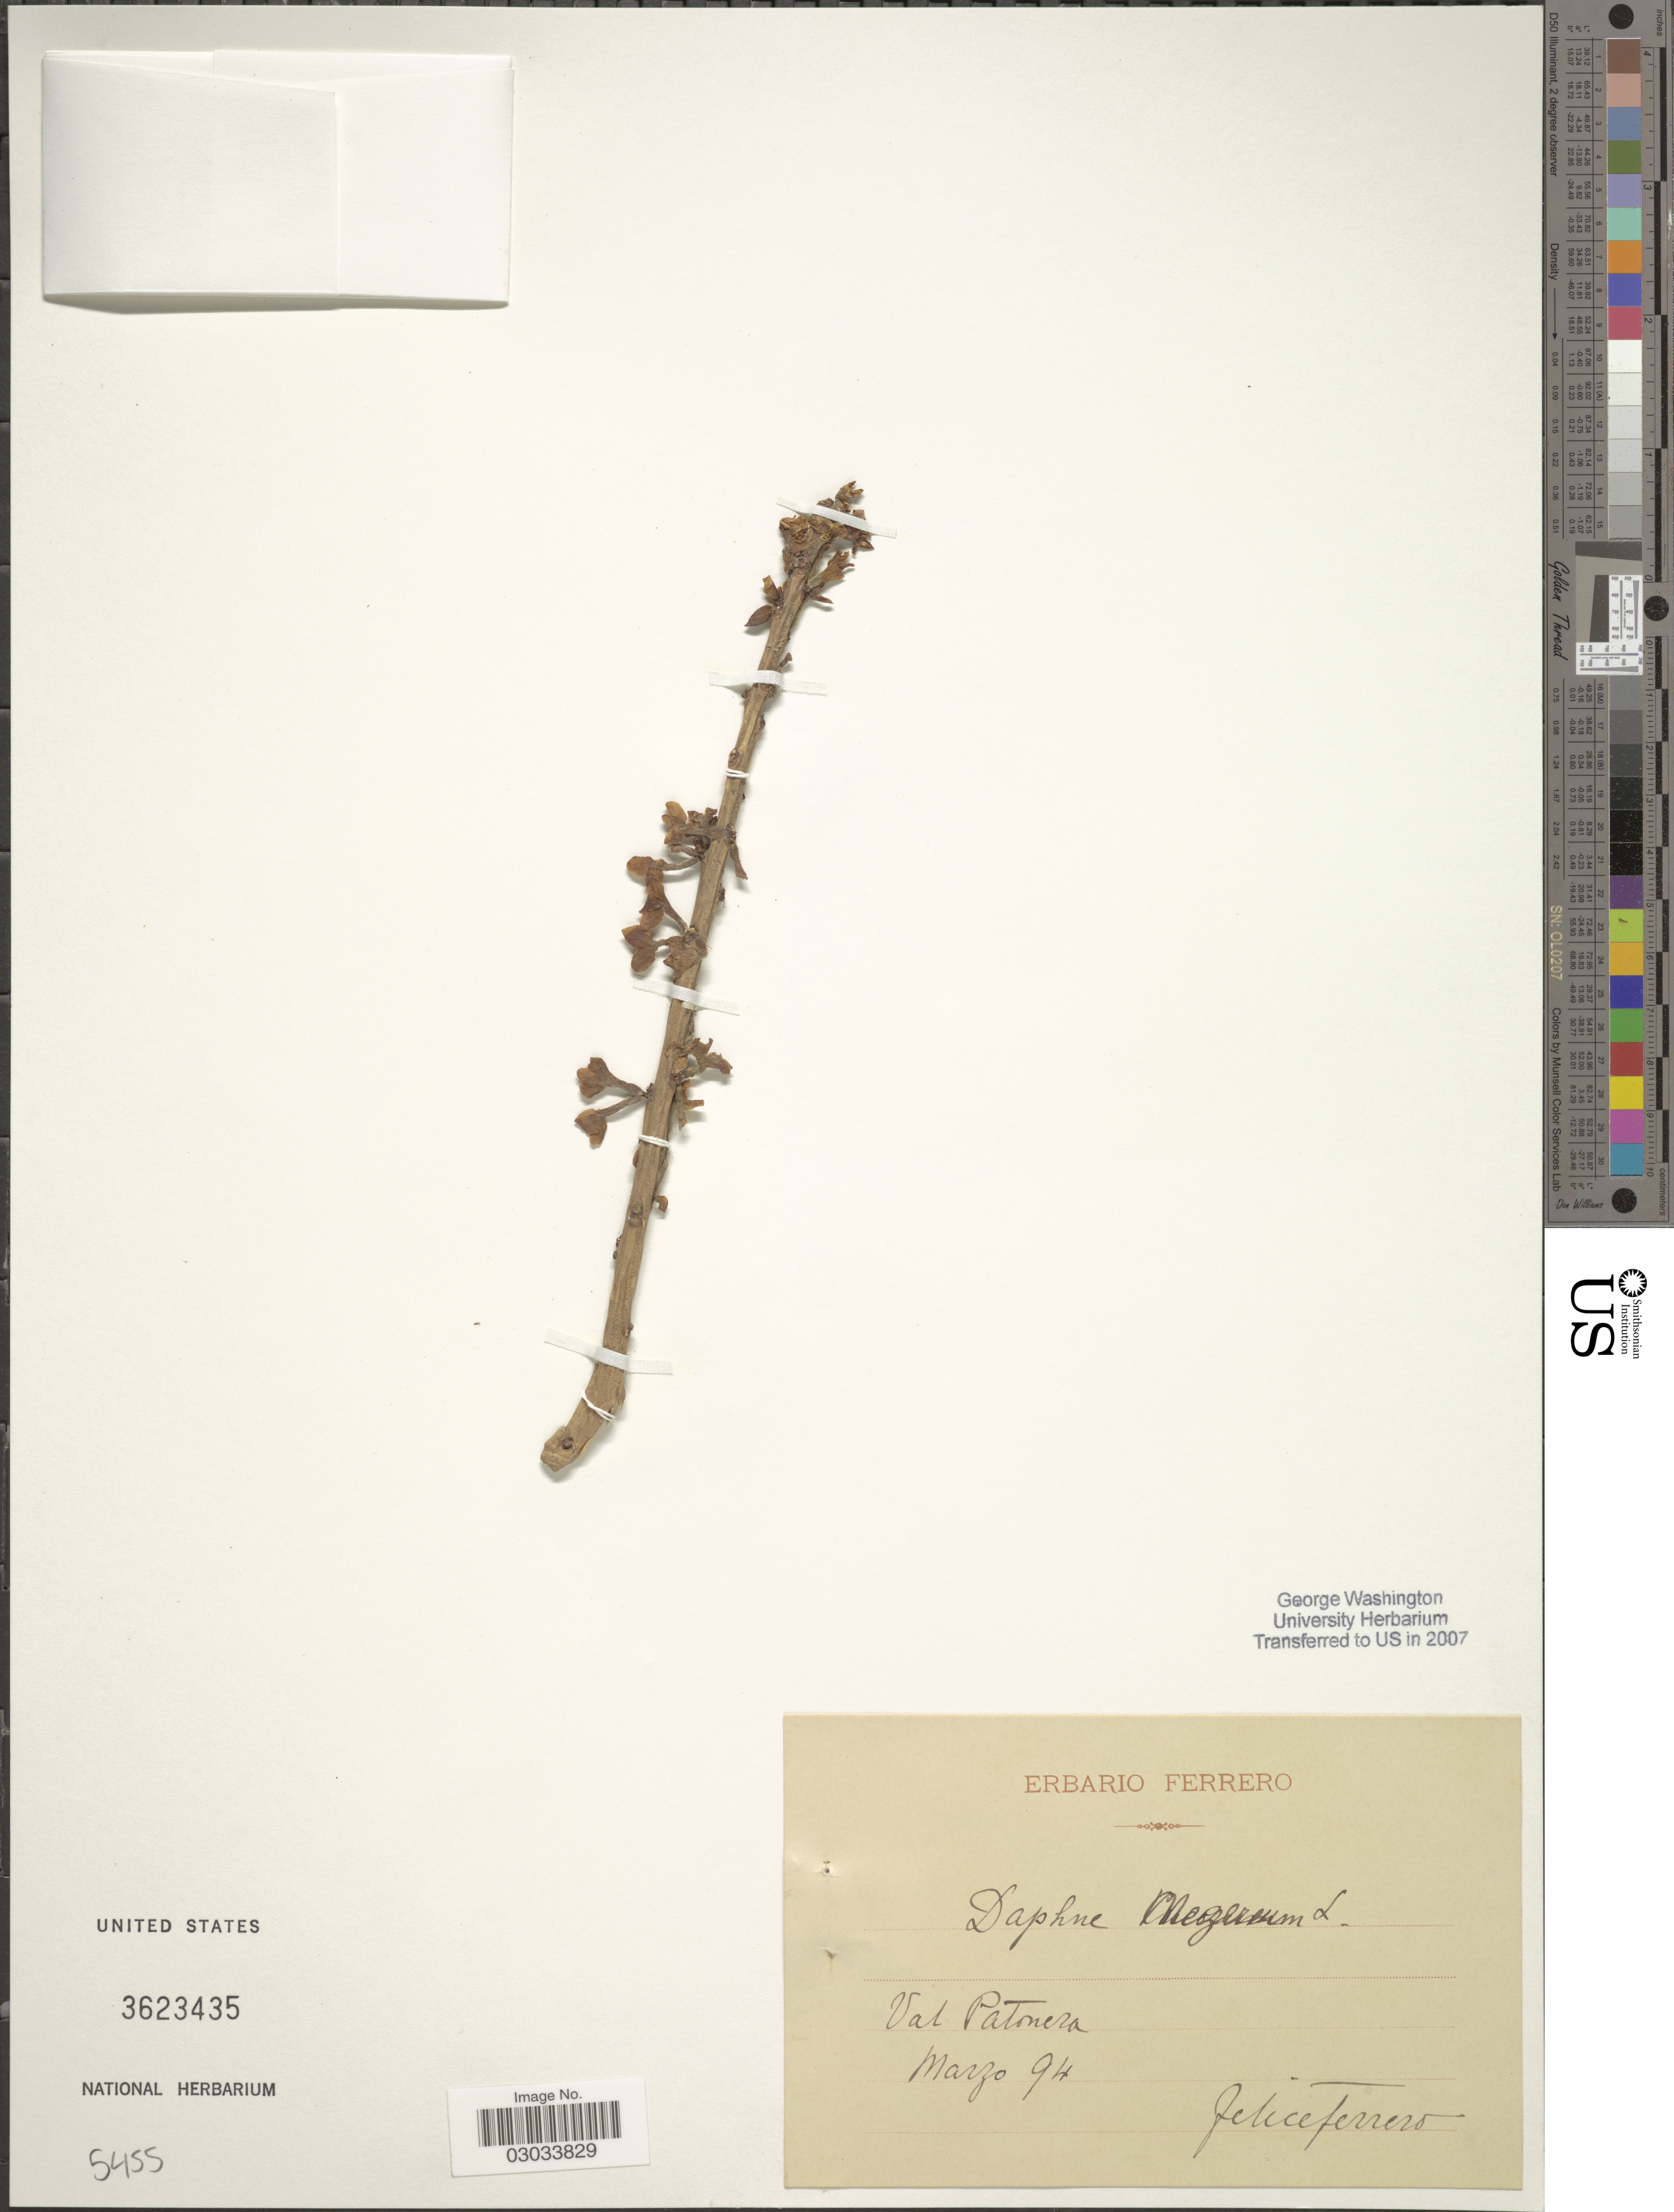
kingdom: Plantae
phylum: Tracheophyta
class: Magnoliopsida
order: Malvales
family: Thymelaeaceae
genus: Daphne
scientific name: Daphne mezereum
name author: L.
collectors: F. Ferrero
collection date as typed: Transcribed d/m/y: /3/94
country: Italy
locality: Val Patonera.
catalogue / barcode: US 3623435